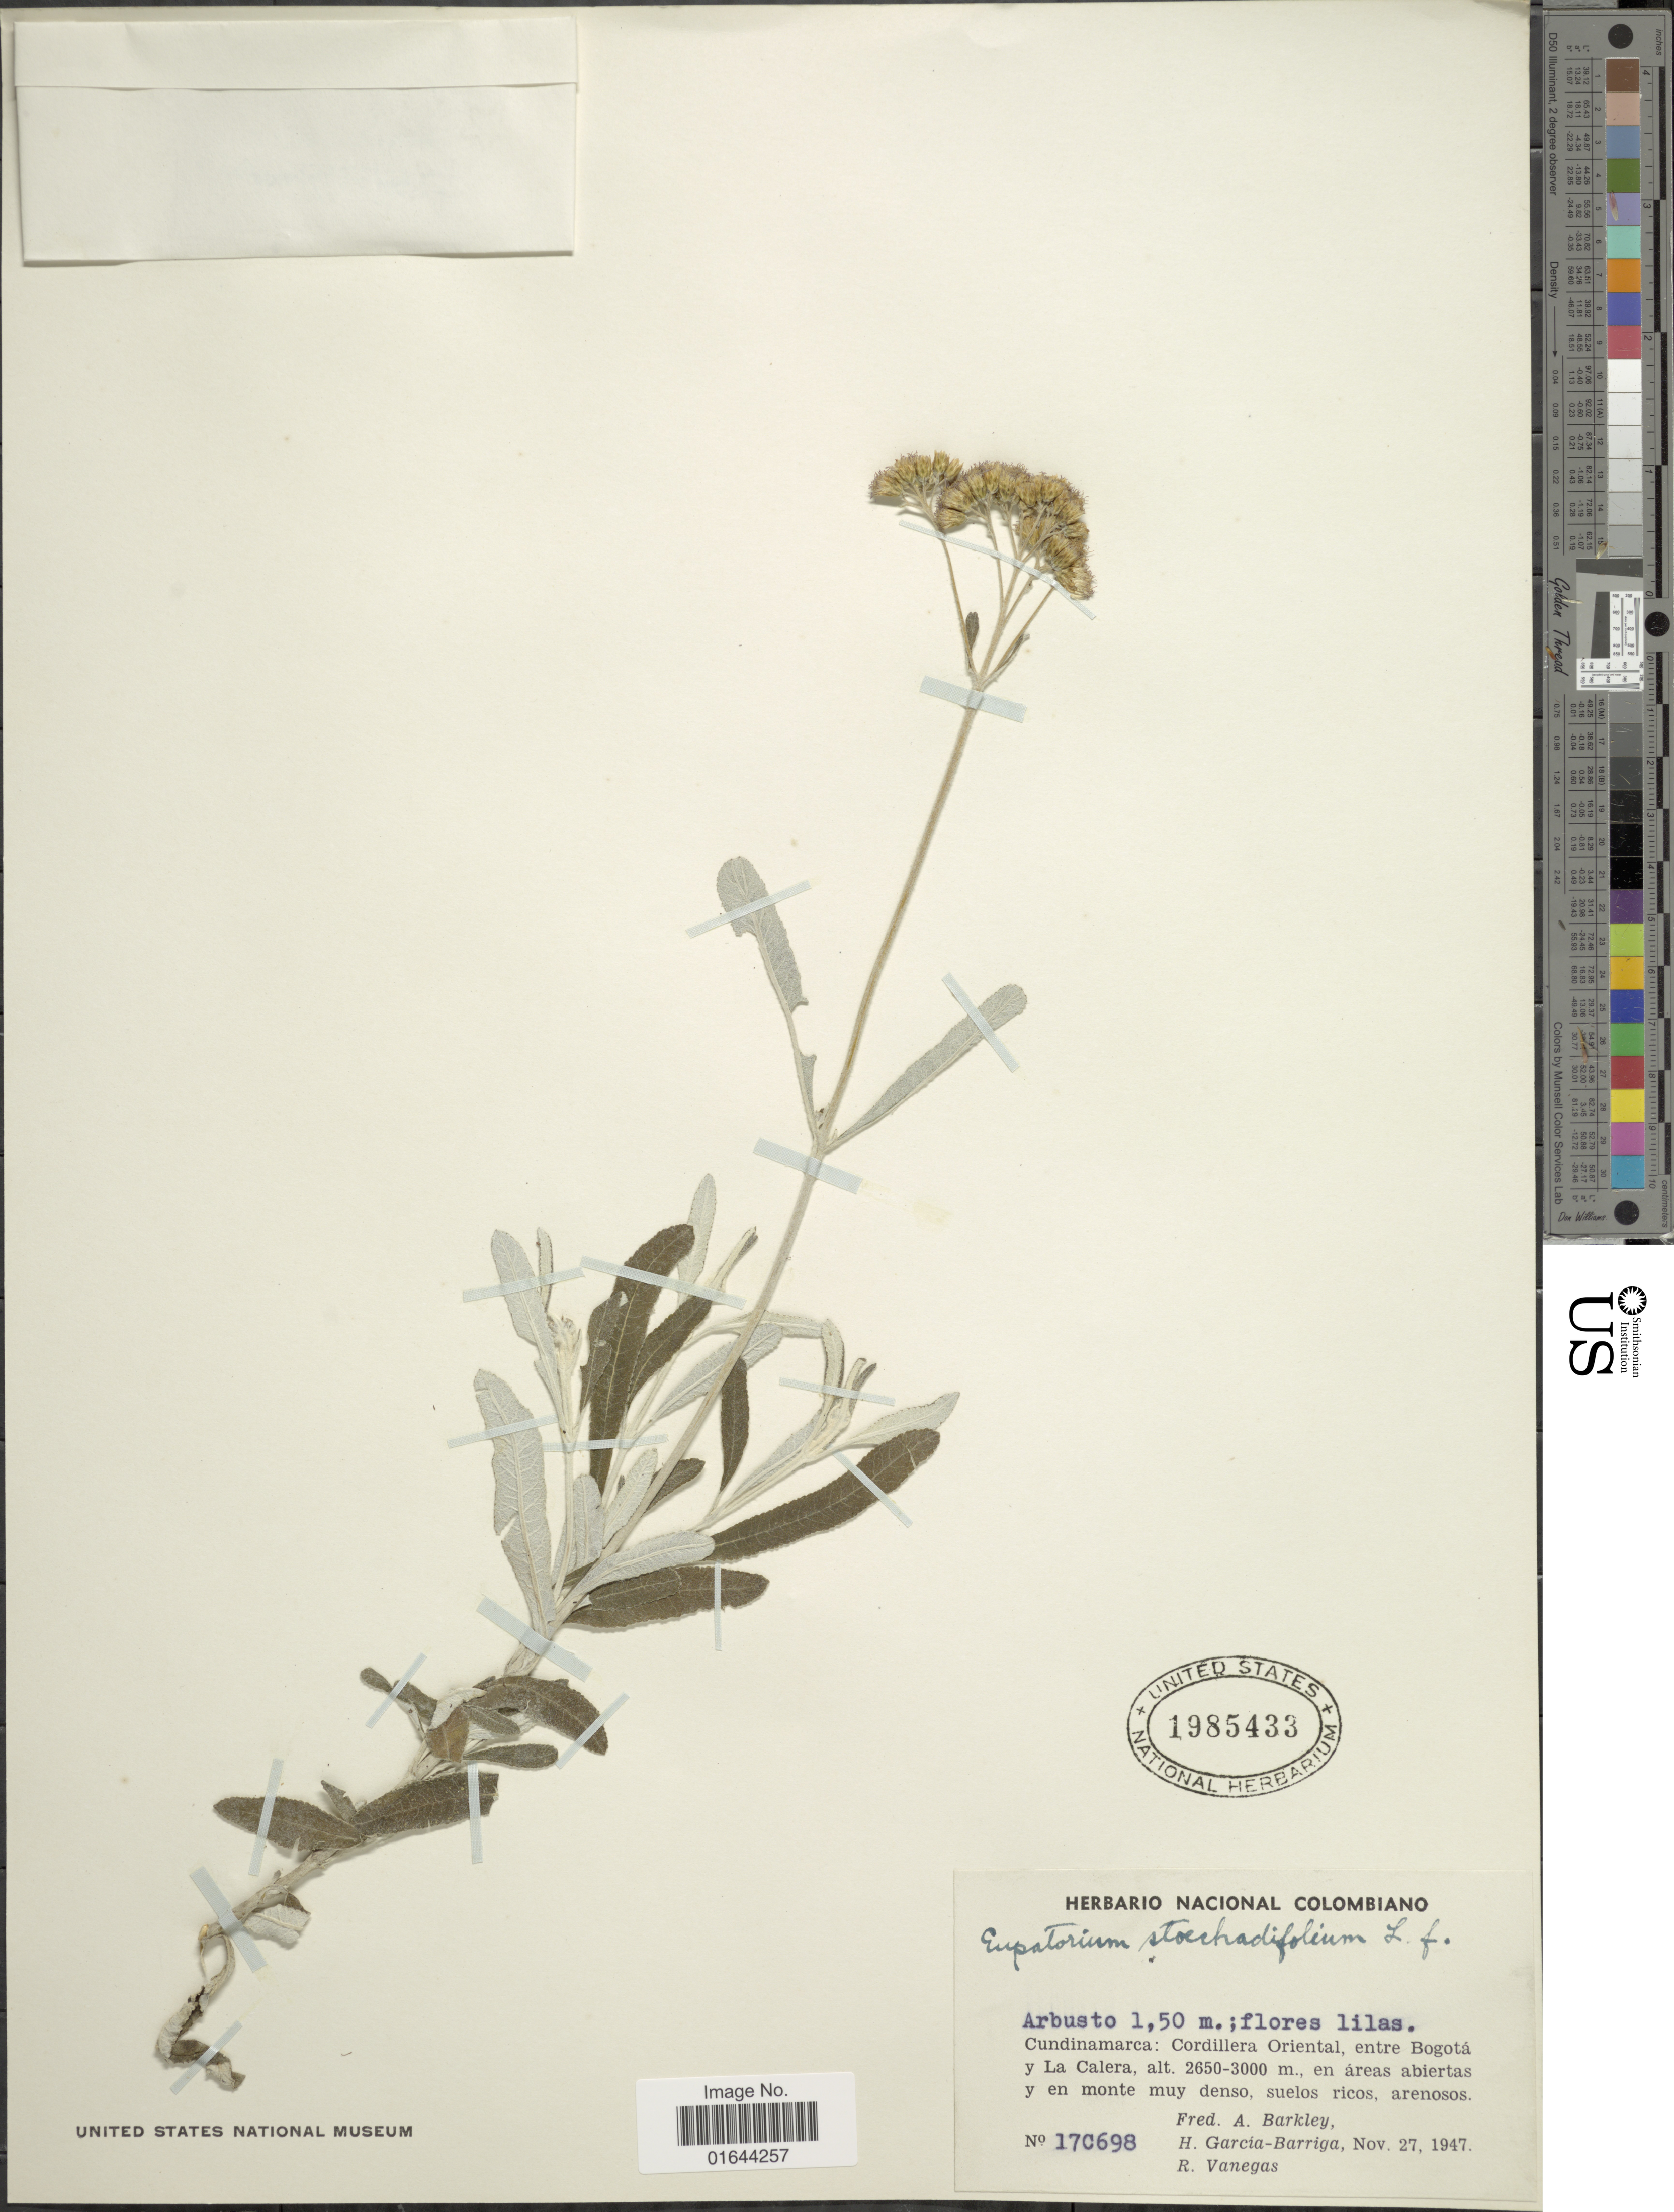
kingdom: Plantae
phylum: Tracheophyta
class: Magnoliopsida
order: Asterales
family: Asteraceae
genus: Lourteigia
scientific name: Lourteigia stoechadifolia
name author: (L. f.) R.M. King & H. Rob.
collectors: F. A. Barkley, H. García Barriga & R. Vanegas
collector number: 17C698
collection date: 1947-11-27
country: Colombia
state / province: Cundinamarca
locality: Cundinamarca: Cordillera Oriental, entre Bogota y La Calera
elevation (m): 2650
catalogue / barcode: US 1985433